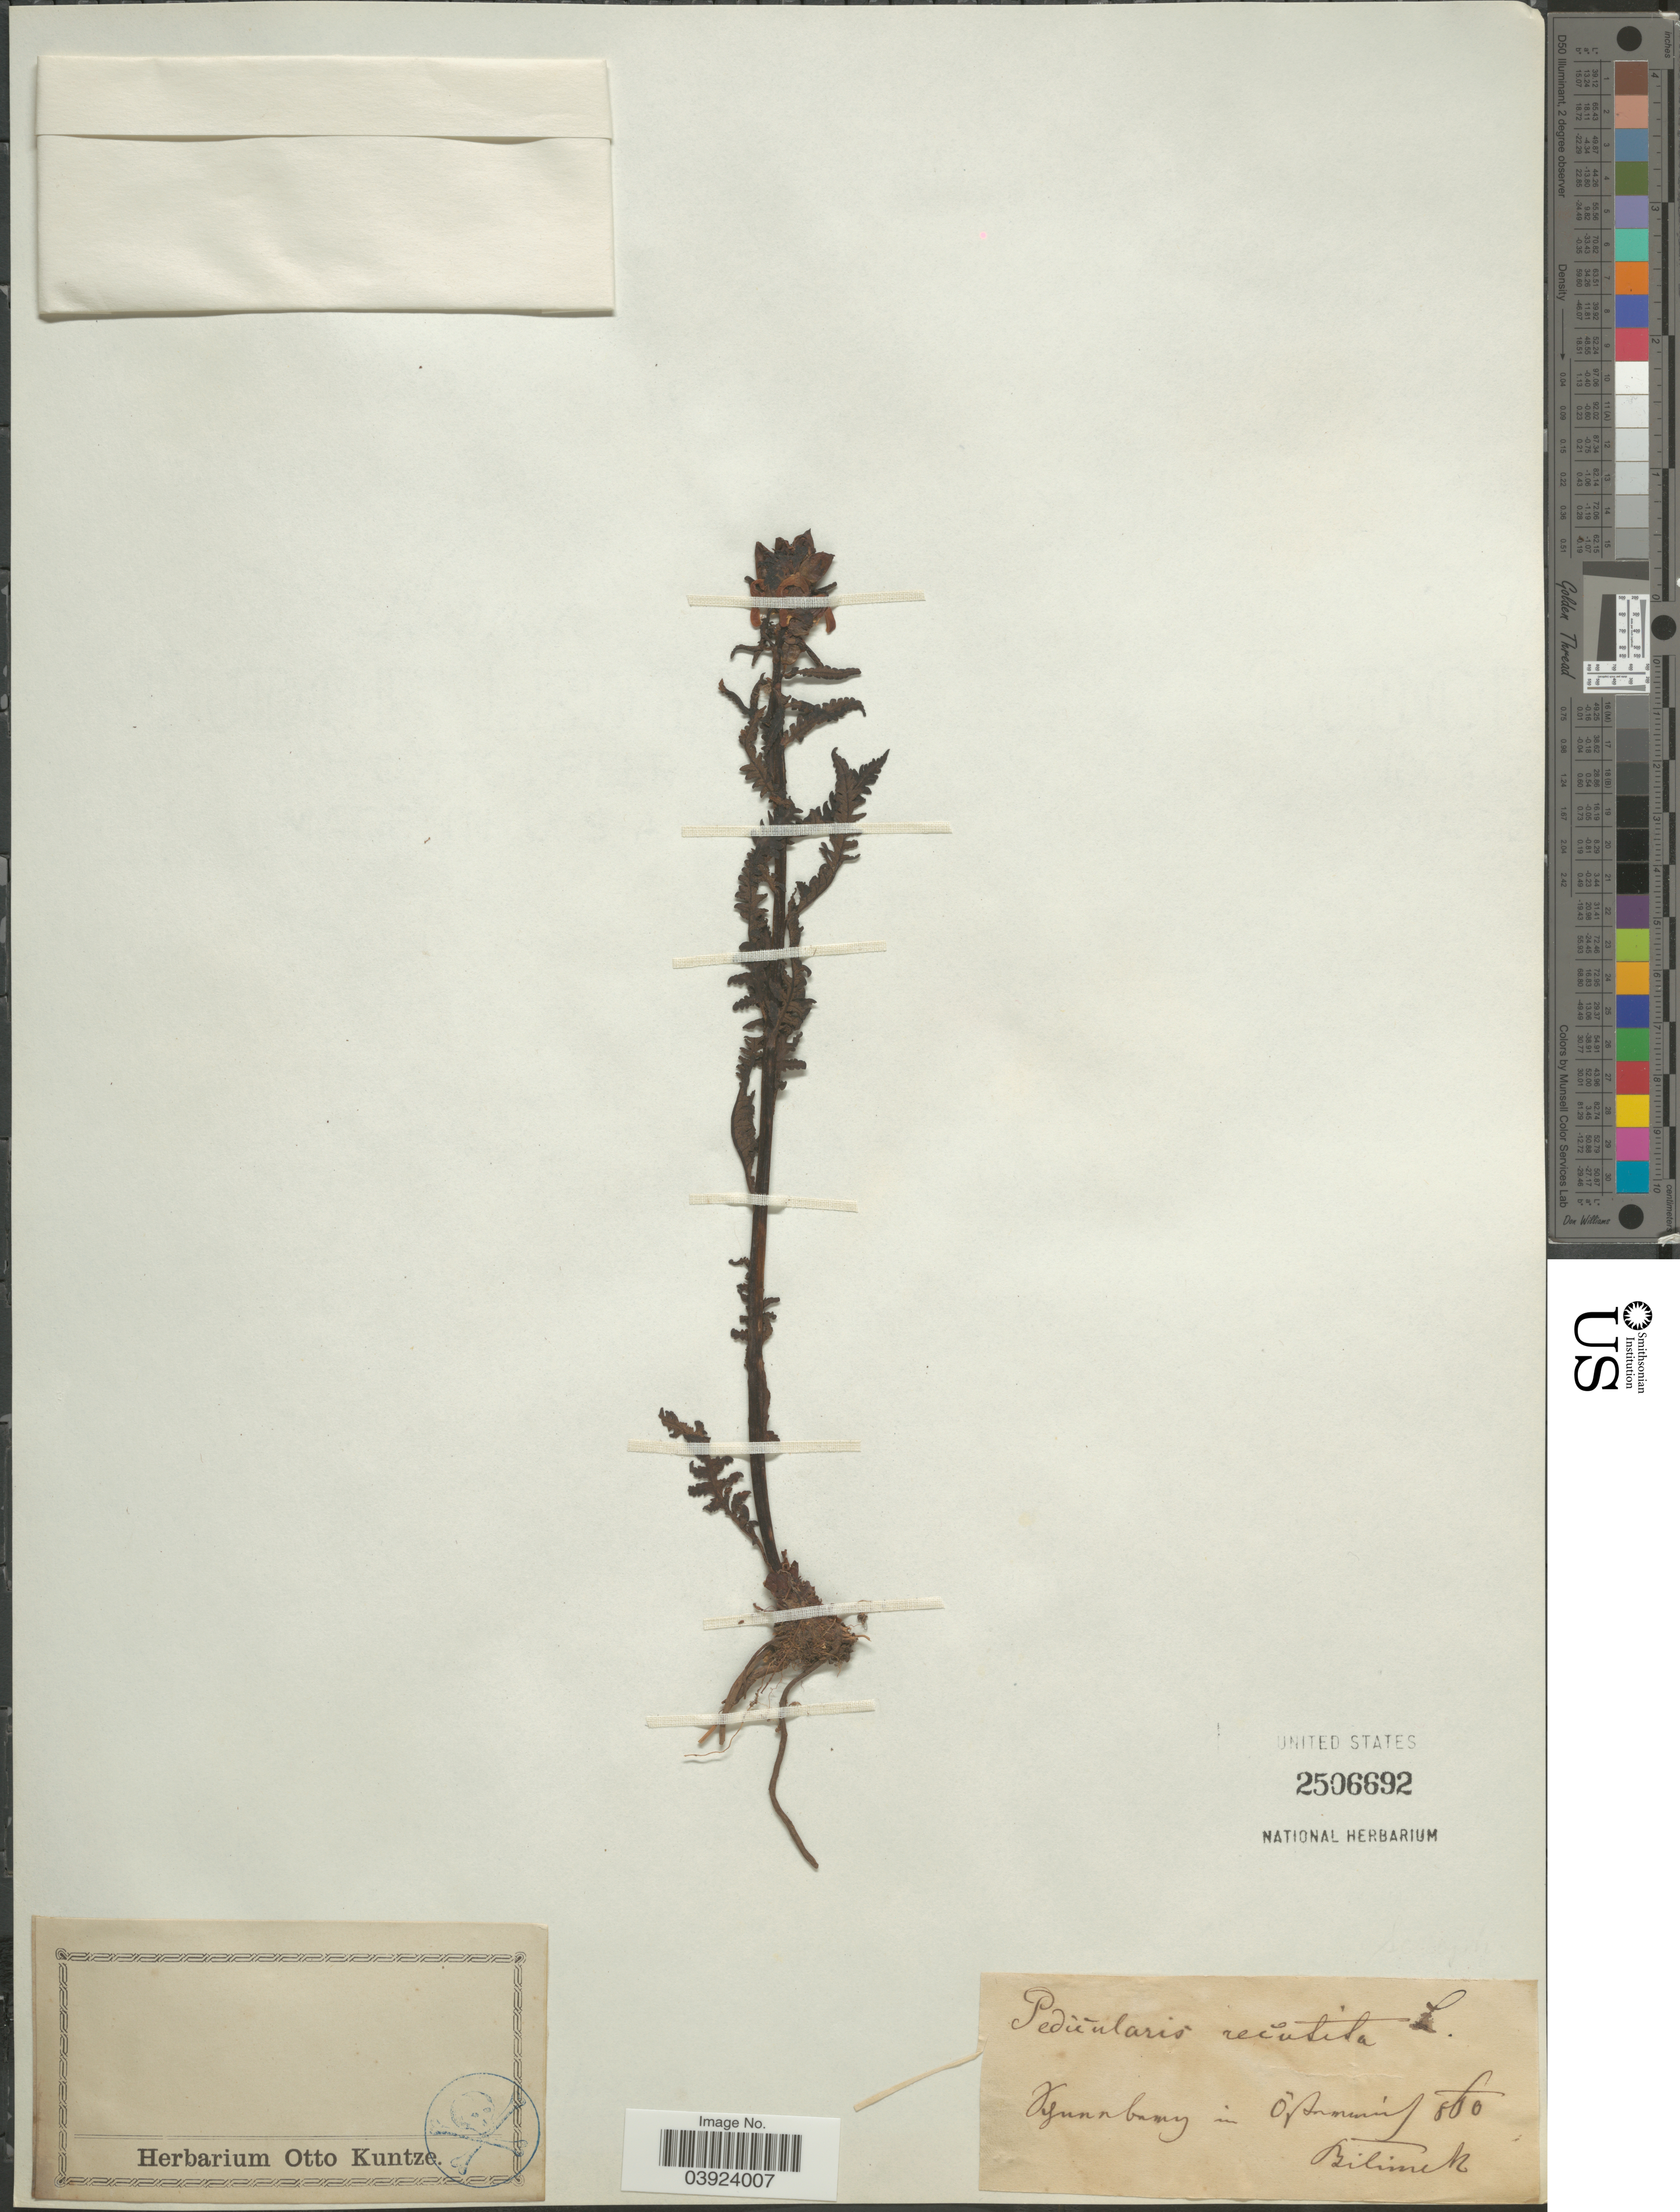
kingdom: Plantae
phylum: Tracheophyta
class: Magnoliopsida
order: Lamiales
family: Orobanchaceae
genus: Pedicularis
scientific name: Pedicularis recutita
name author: L.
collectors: -. Bilimek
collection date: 1860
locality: [illegible text].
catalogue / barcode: US 2506692